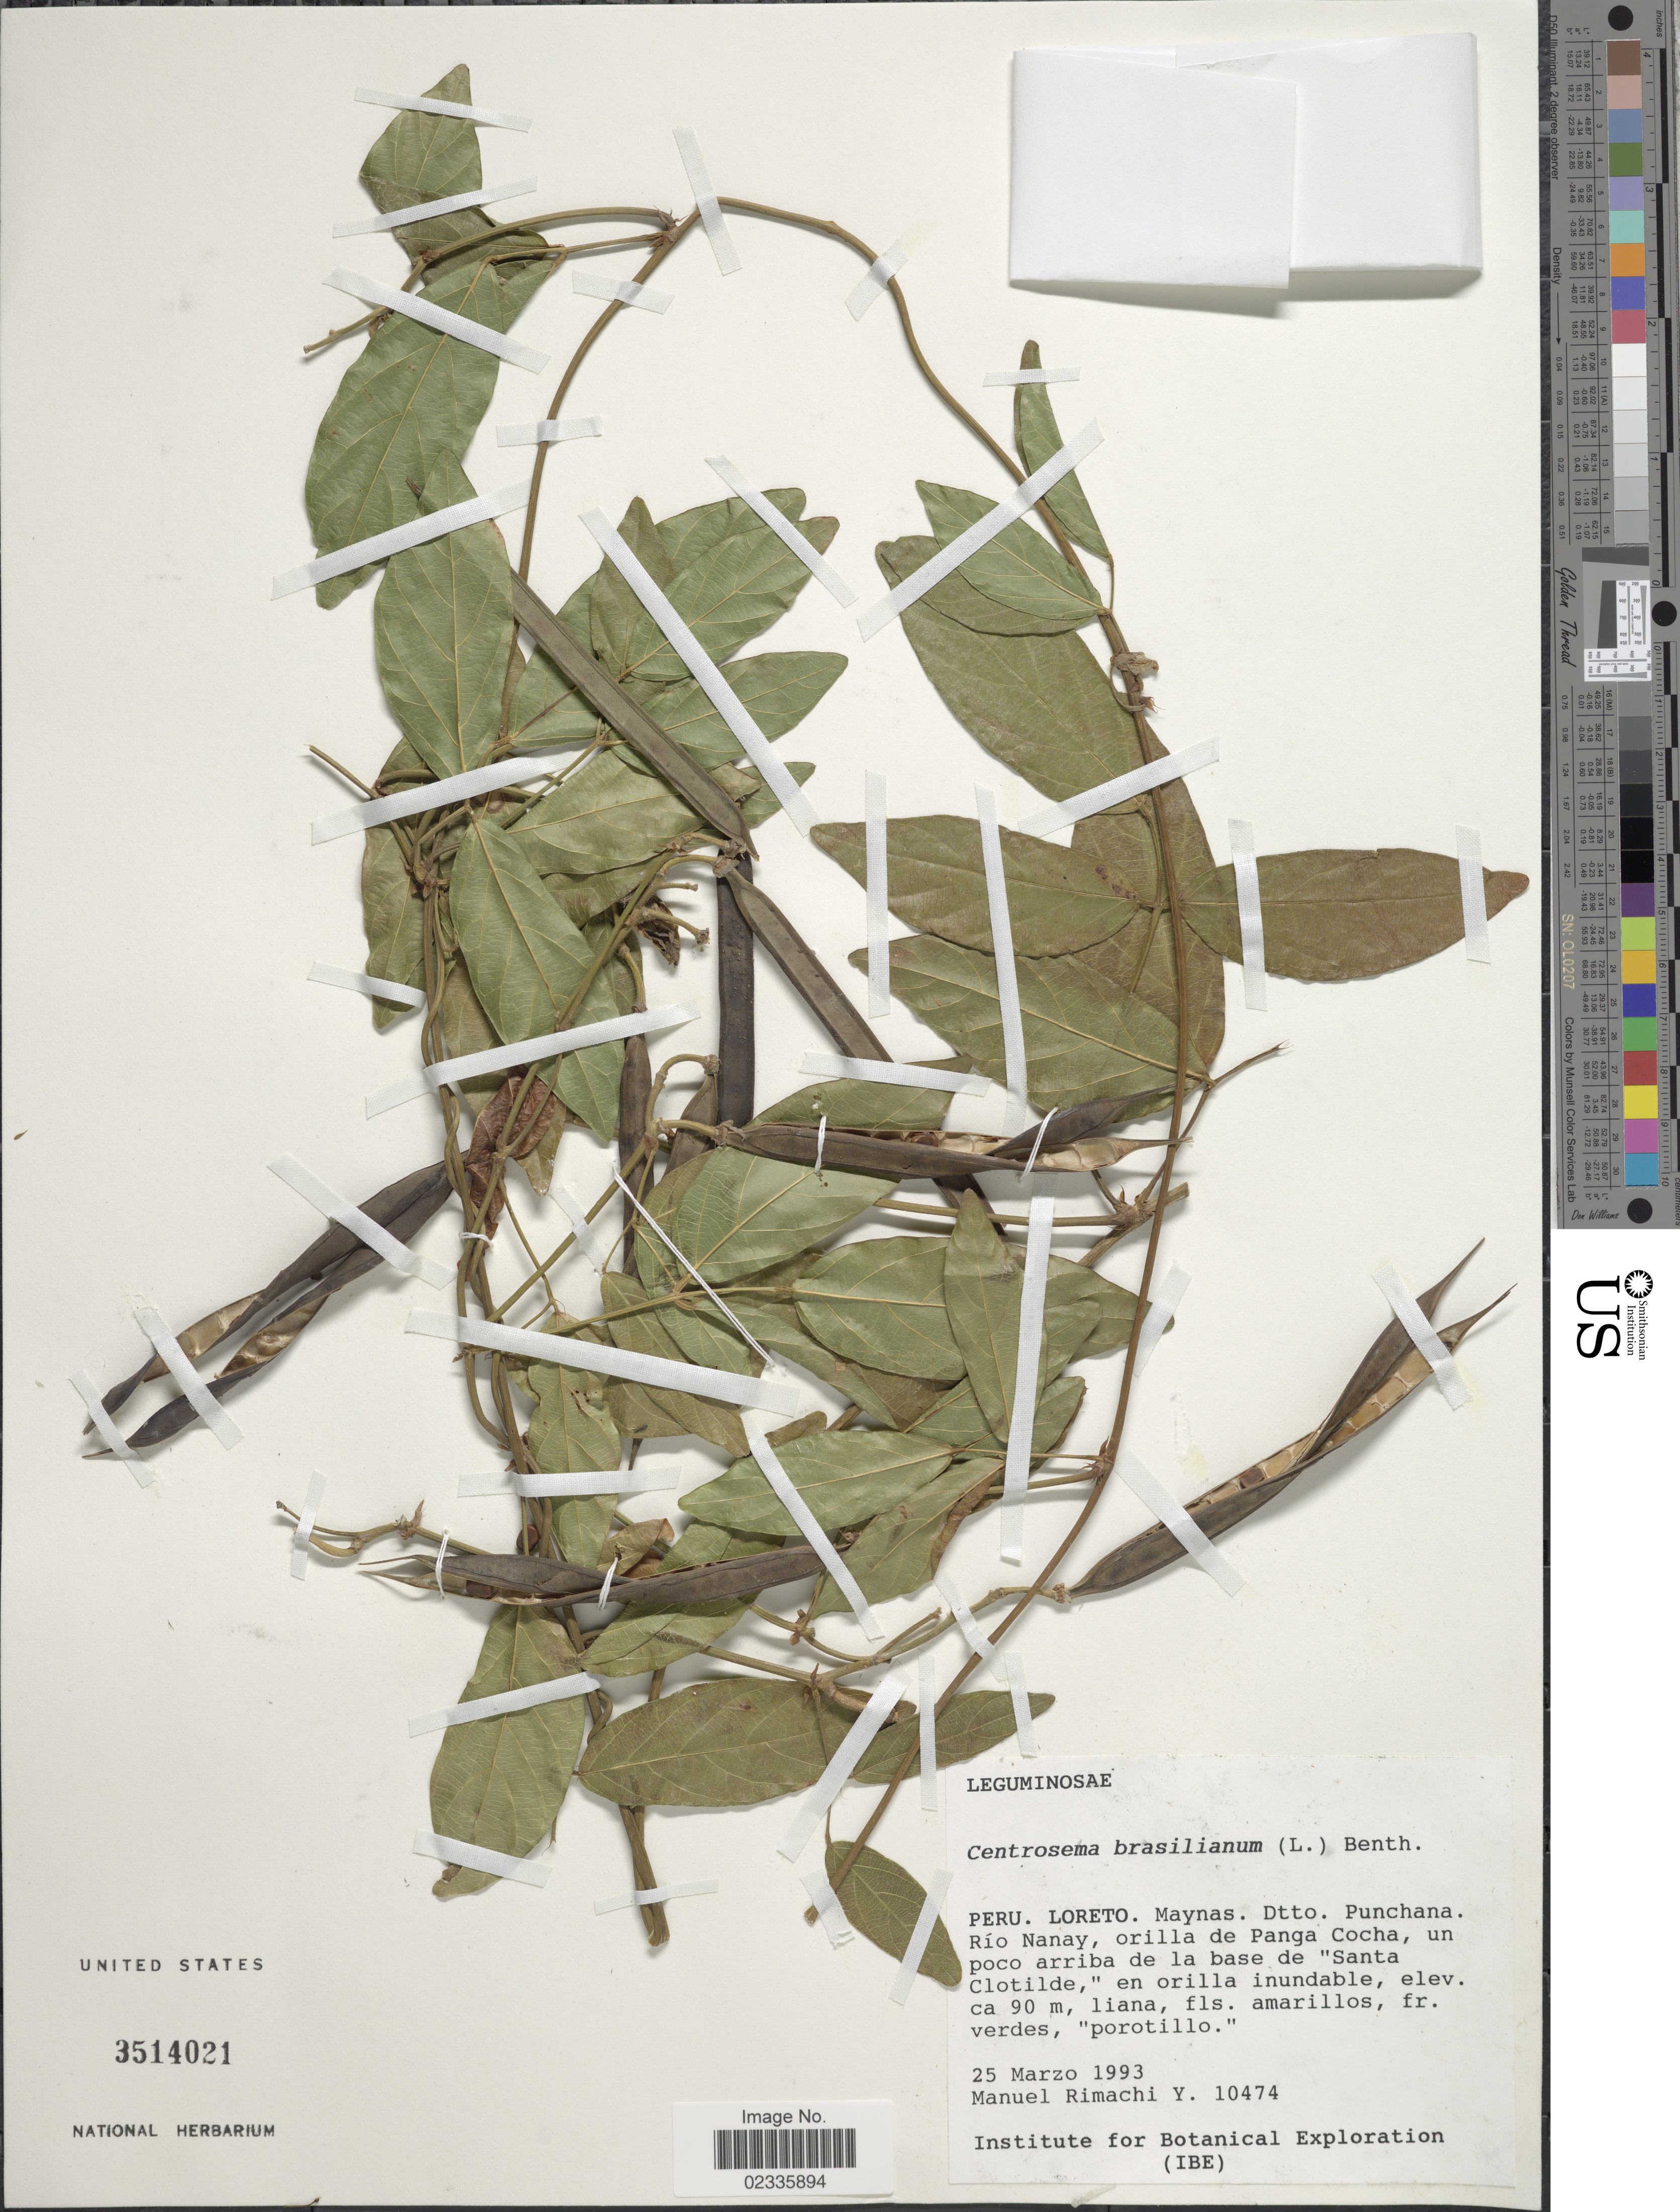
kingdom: Plantae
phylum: Tracheophyta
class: Magnoliopsida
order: Fabales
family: Fabaceae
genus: Centrosema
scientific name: Centrosema brasilianum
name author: (L.) Benth.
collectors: M. Rimachi Y.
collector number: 10474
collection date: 1993-03-25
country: Peru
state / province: Loreto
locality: Maynas. Dtto. Punchana. Río Nanay, orilla de Panga Cocha, un poco arriba de la base de "Santa Clotilde"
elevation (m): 90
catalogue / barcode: US 3514021